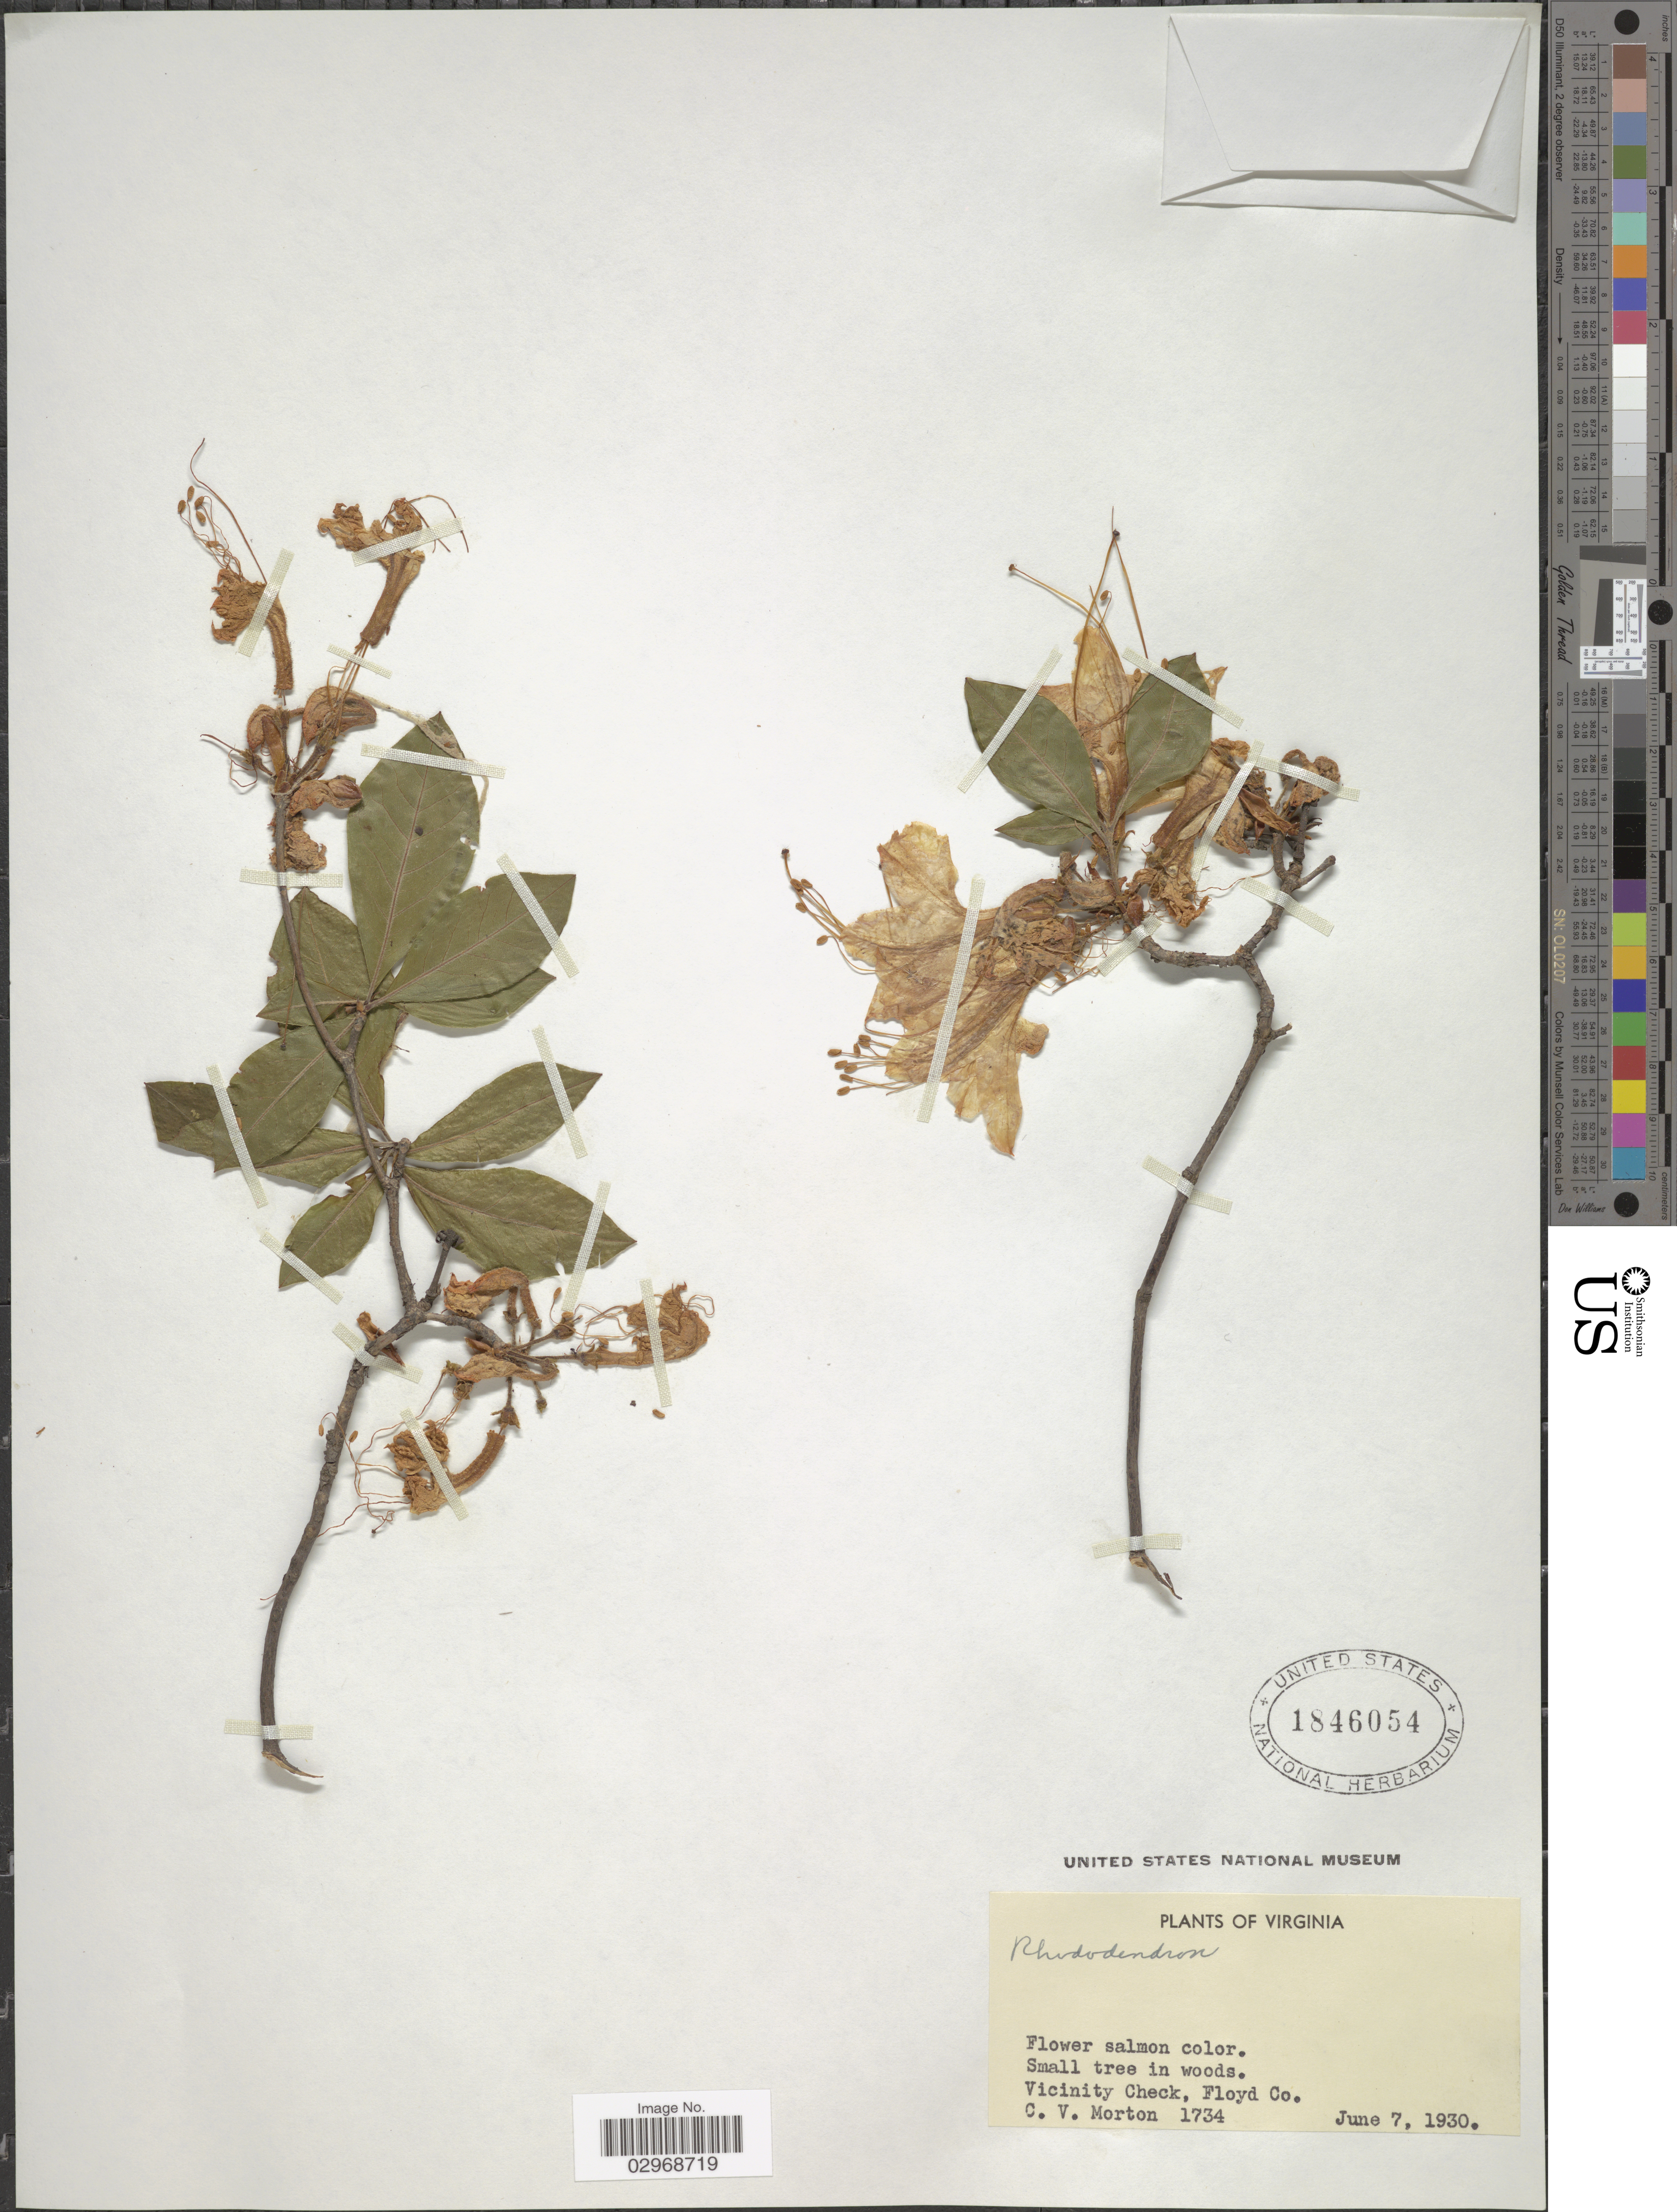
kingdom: Plantae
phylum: Tracheophyta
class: Magnoliopsida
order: Ericales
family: Ericaceae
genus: Rhododendron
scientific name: Rhododendron sp.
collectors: C. V. Morton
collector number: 1734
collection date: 1930-06-07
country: United States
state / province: Virginia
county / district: Floyd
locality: Vicinity Check, Floyd Co.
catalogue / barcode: US 1846054